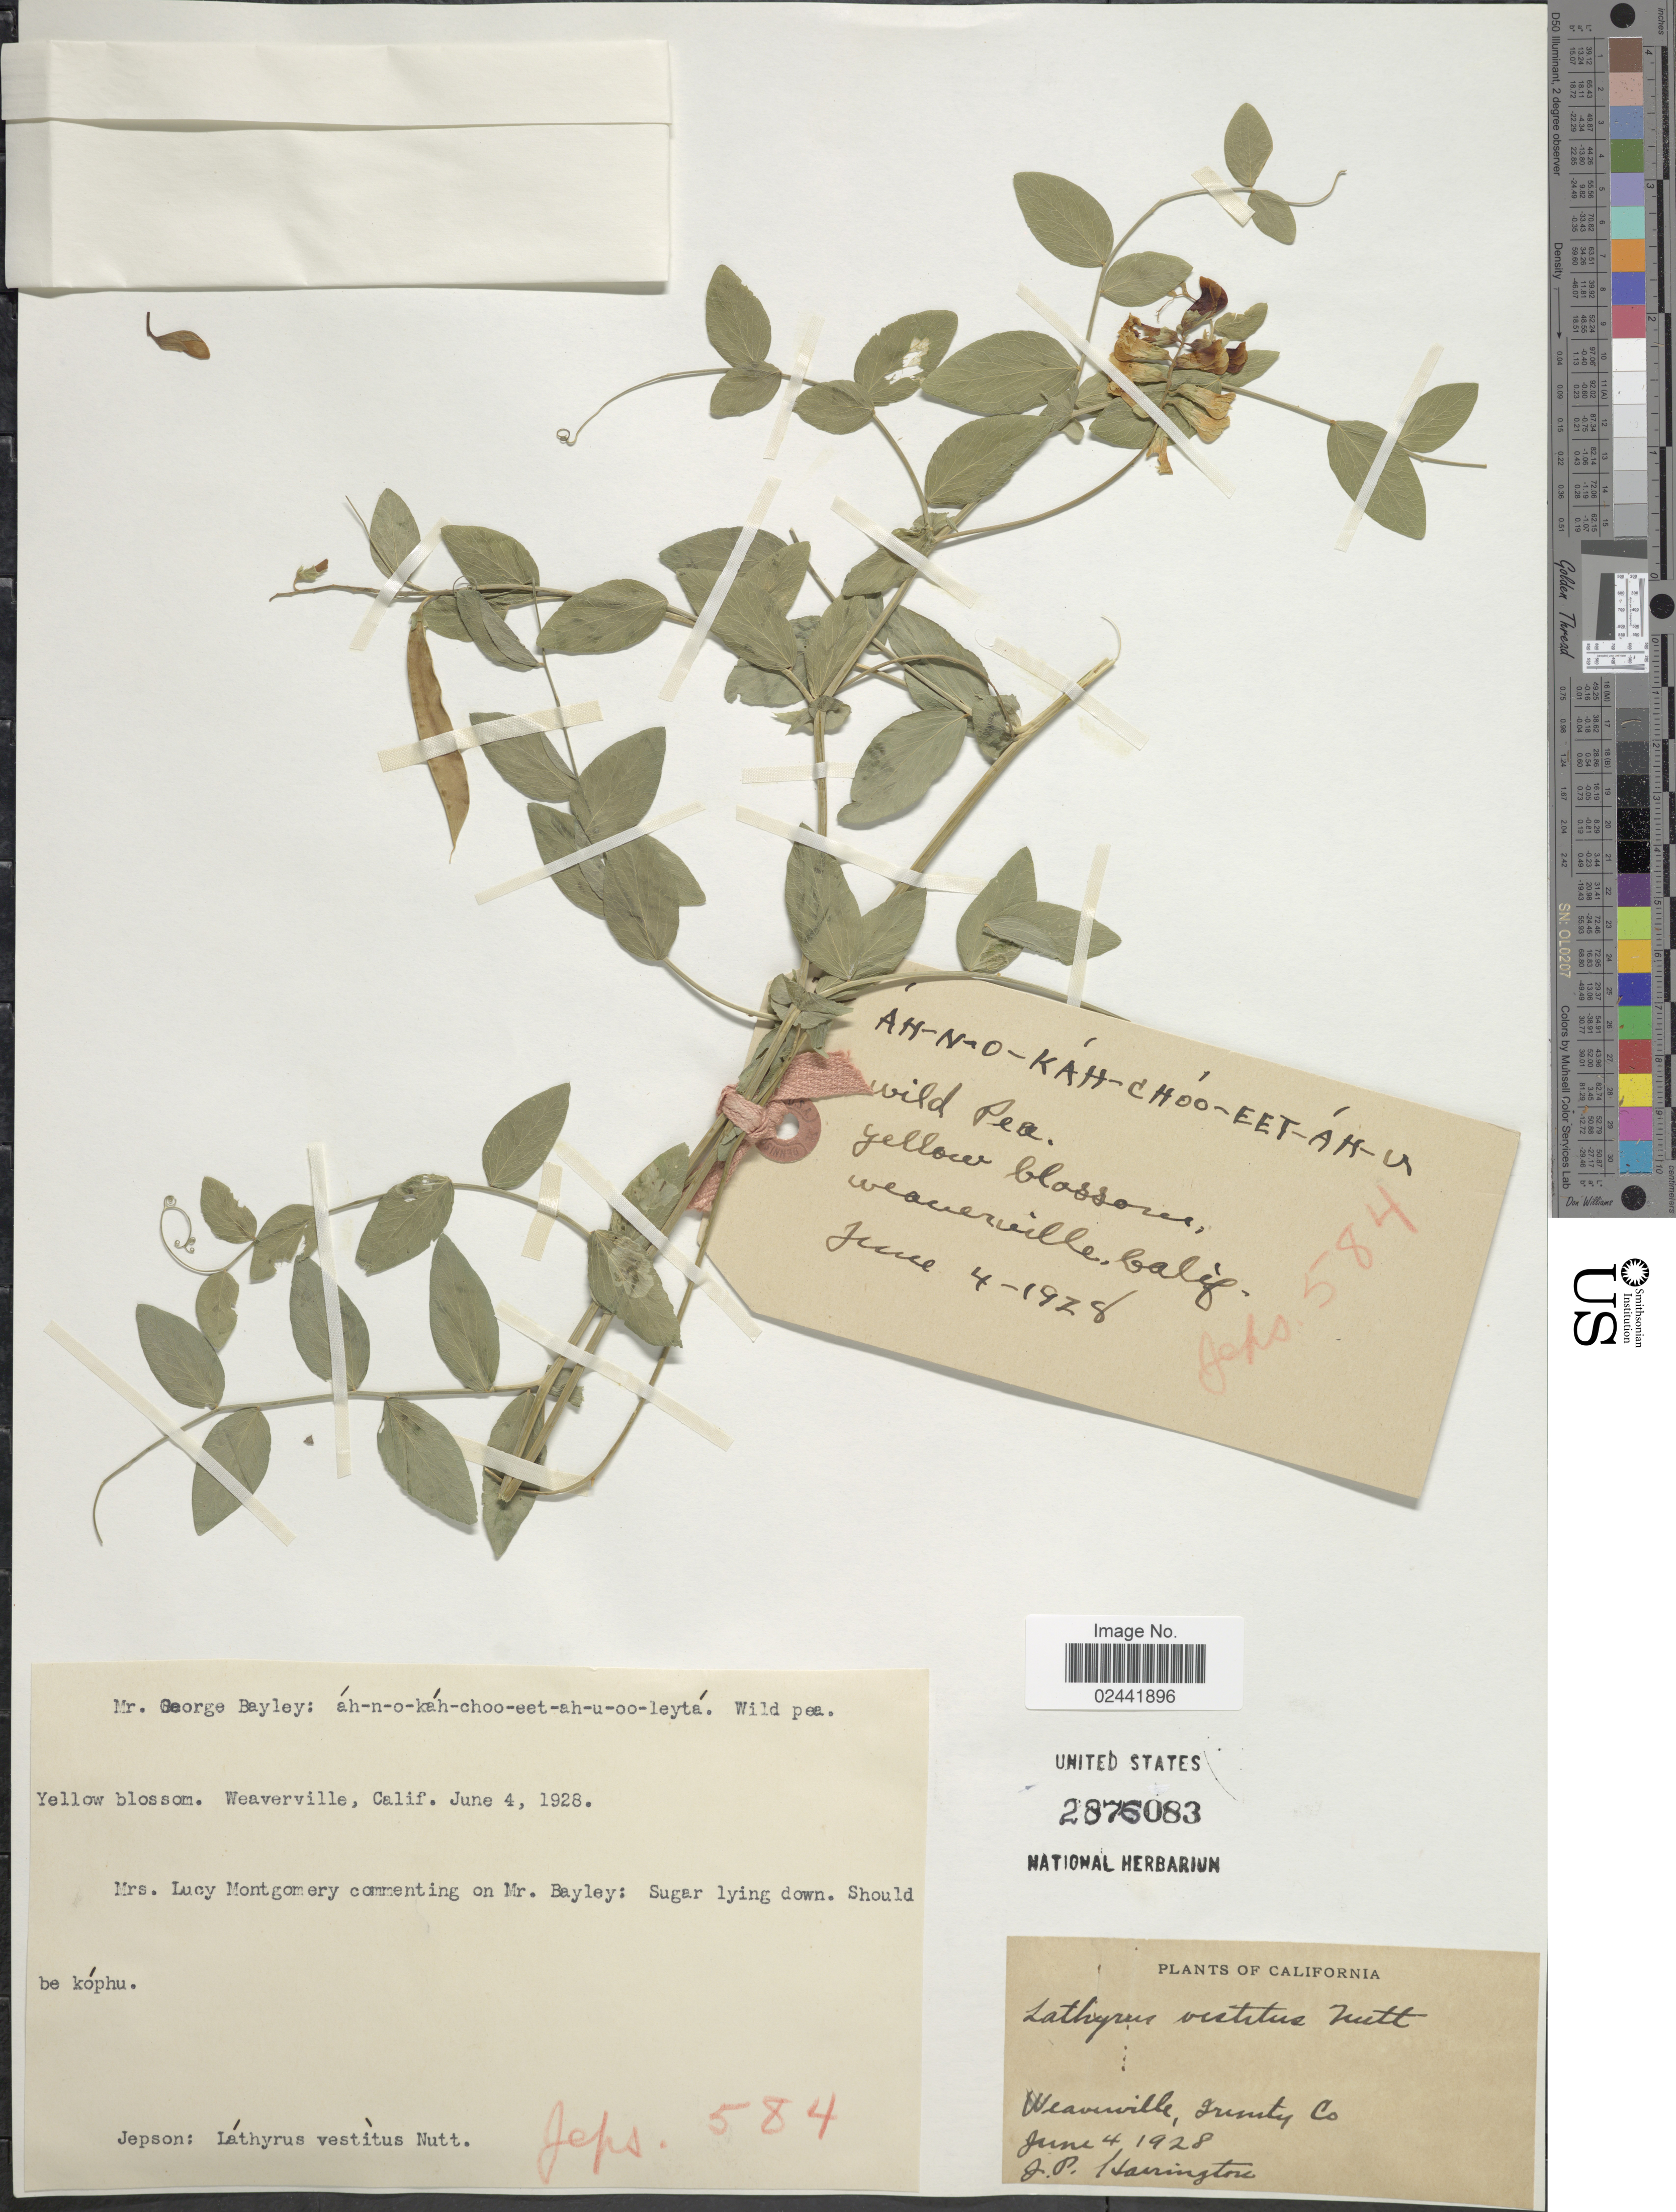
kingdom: Plantae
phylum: Tracheophyta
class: Magnoliopsida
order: Fabales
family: Fabaceae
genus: Lathyrus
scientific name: Lathyrus vestitus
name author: Nutt.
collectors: J. Harrington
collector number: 584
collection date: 1928-06-04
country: United States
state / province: California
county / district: Trinity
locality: Weaverville, Trinity Co.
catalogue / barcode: US 2876083